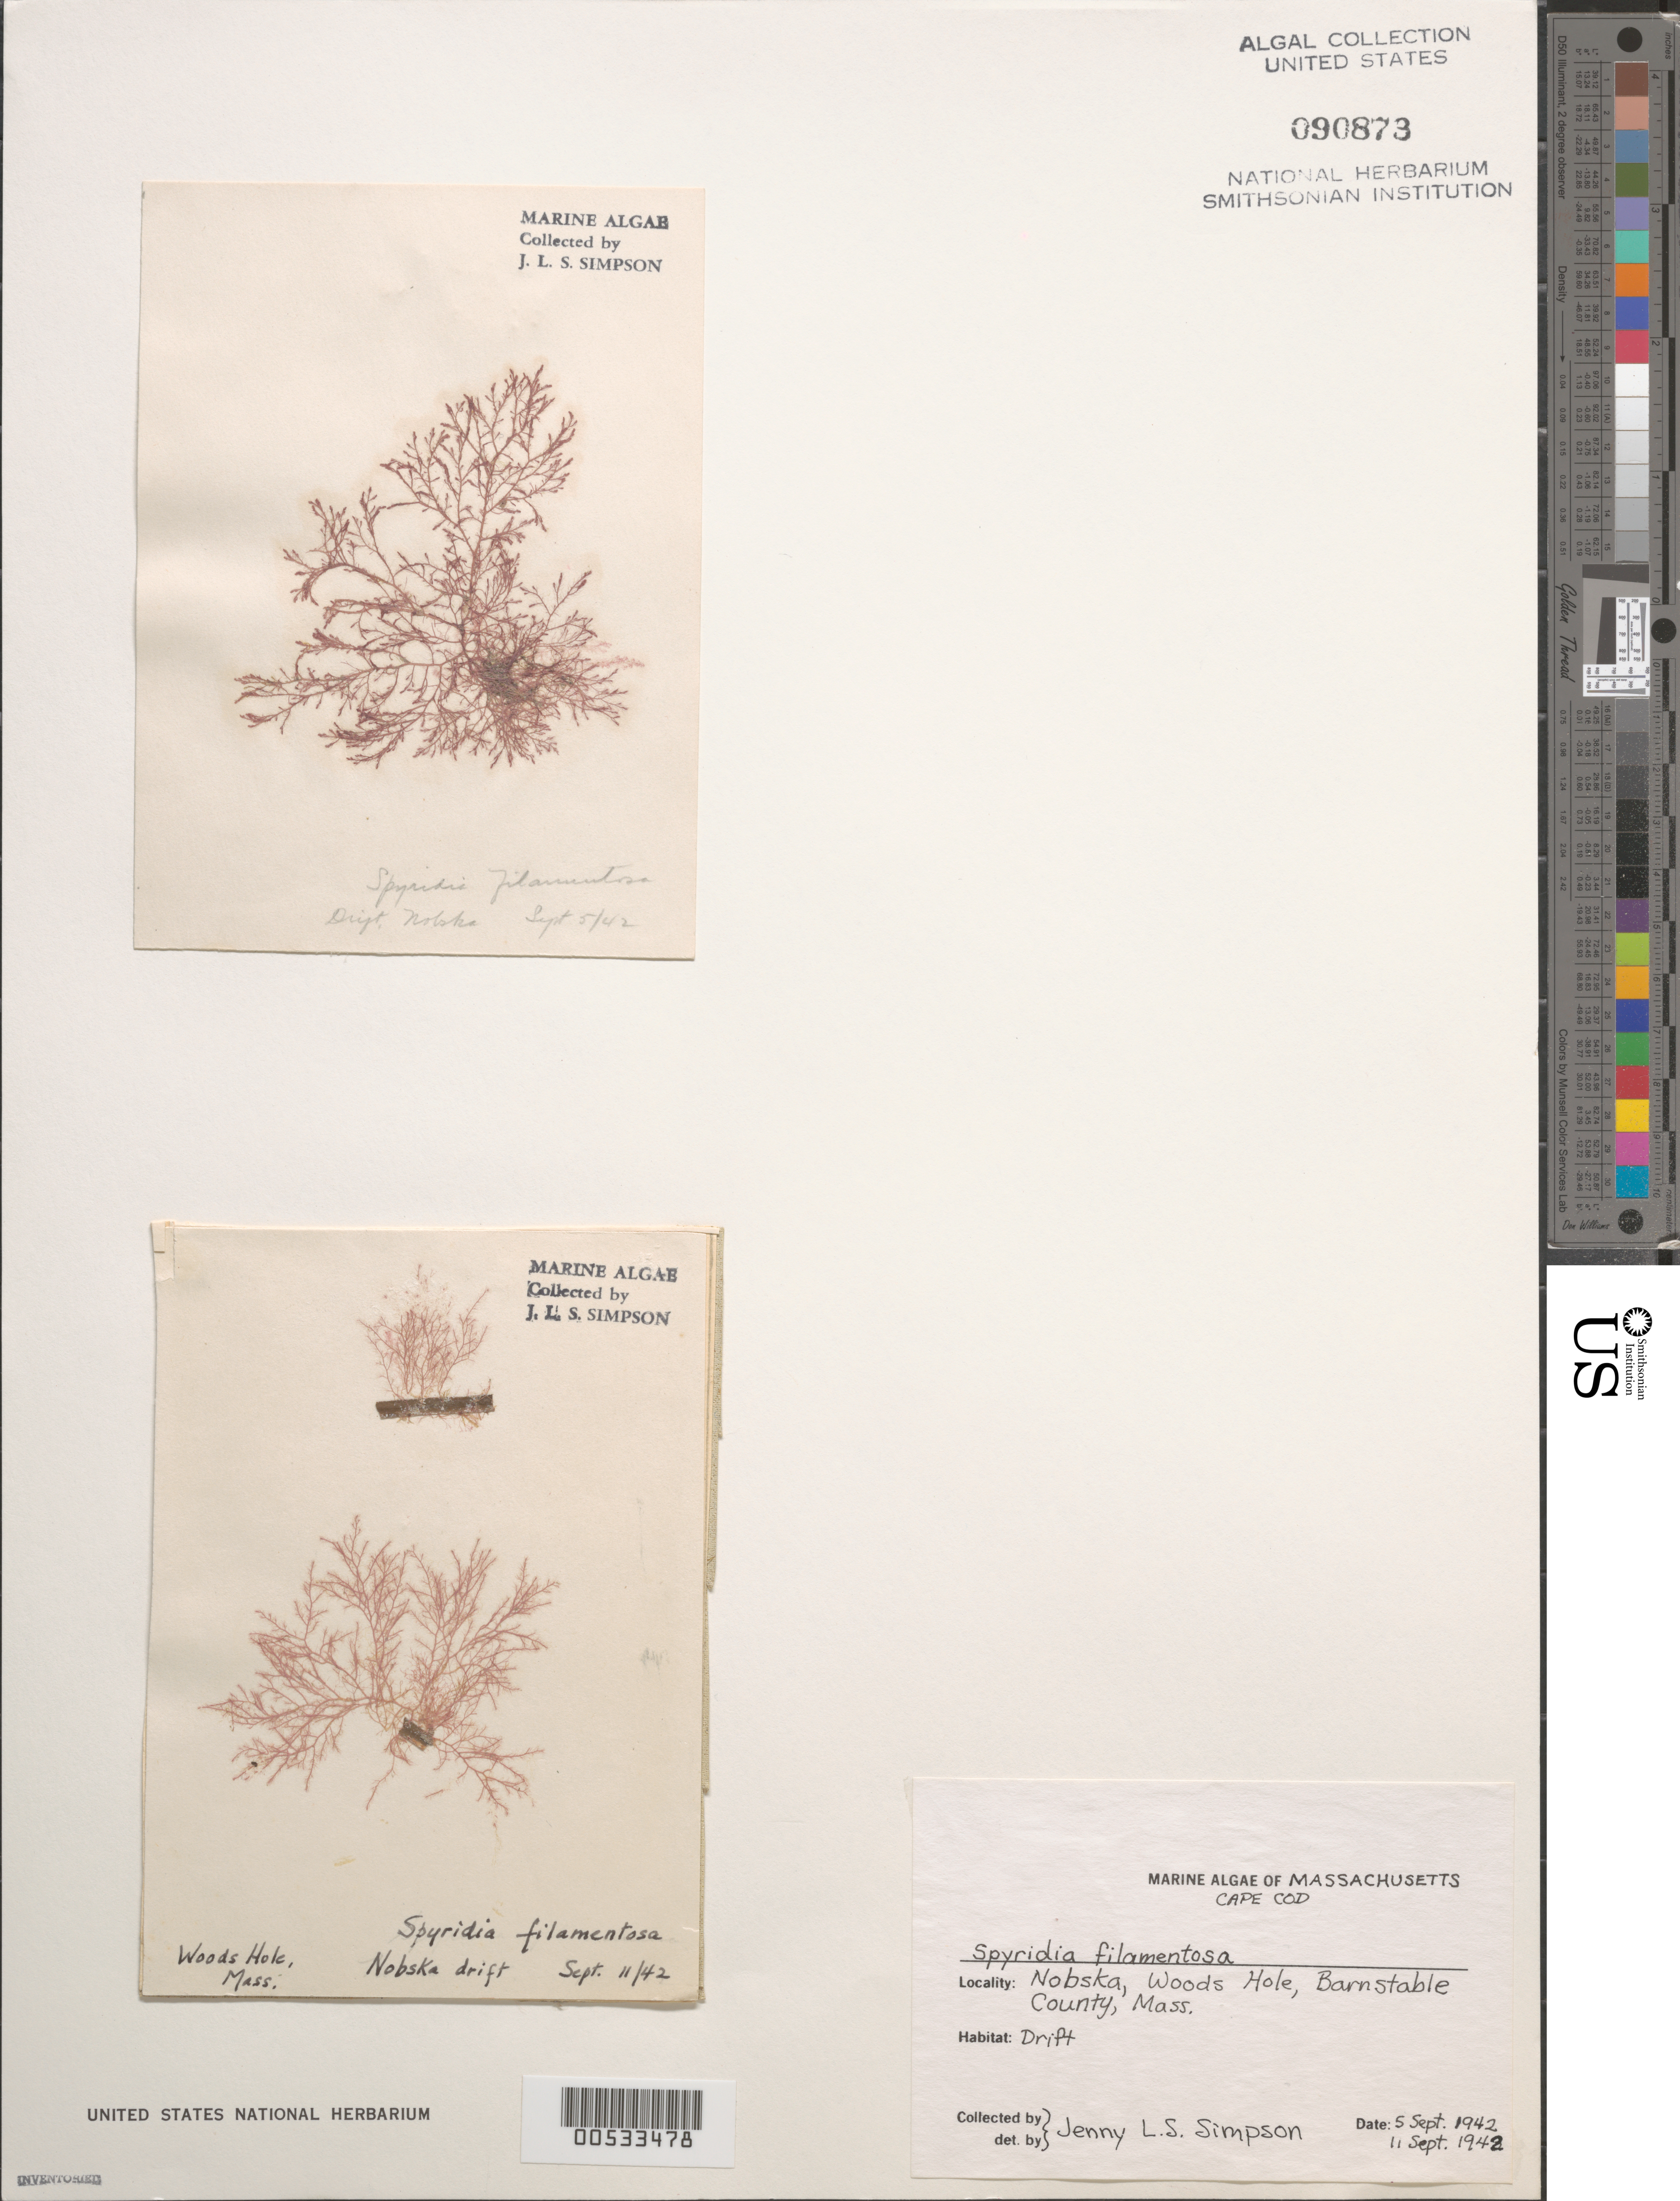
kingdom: Plantae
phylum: Rhodophyta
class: Florideophyceae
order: Ceramiales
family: Spyridiaceae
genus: Spyridia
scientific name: Spyridia filamentosa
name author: (Wulfen) Harv.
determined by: Simpson, J. L. S.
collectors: J. Simpson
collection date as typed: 05 Sep 1942 AND 11 Sep 1942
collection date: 1942-09-05,1942-09-11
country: United States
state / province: Massachusetts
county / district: Barnstable County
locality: Woods Hole, Nobska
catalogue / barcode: US 90873